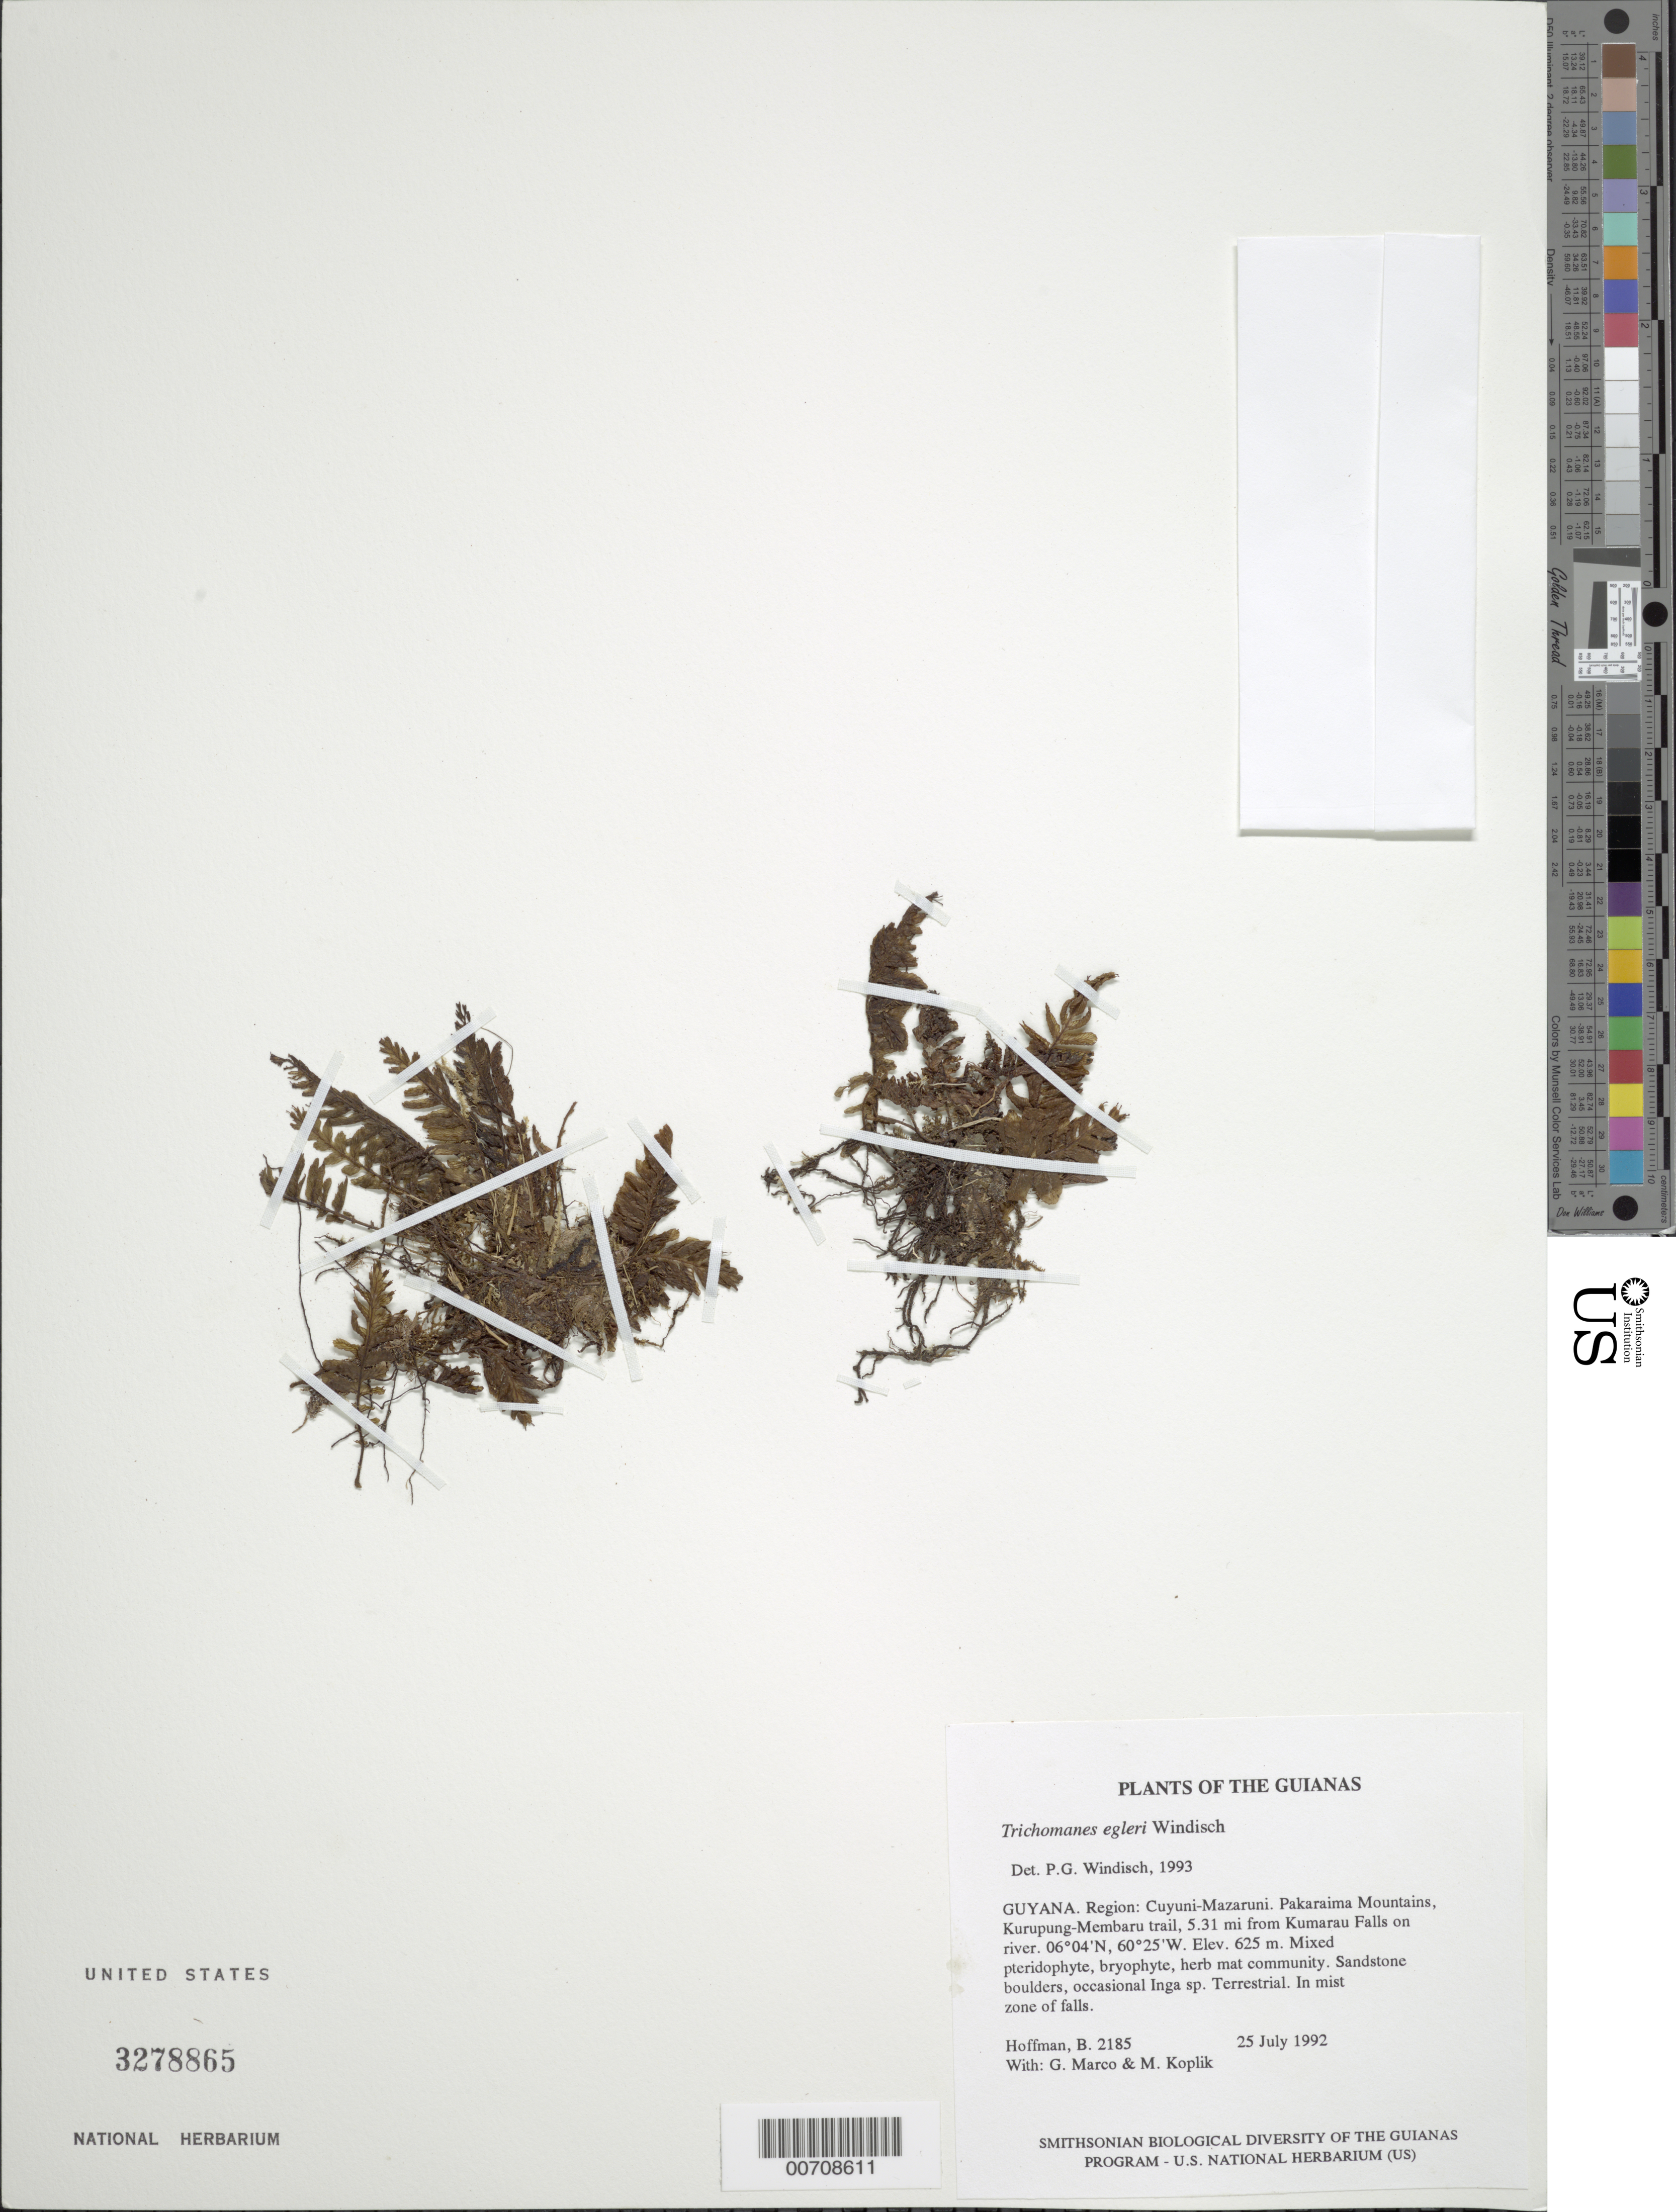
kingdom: Plantae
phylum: Tracheophyta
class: Polypodiopsida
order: Hymenophyllales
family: Hymenophyllaceae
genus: Trichomanes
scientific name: Trichomanes egleri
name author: P.G. Windisch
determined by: Windisch, Paulo Guenter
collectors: B. Hoffman, G. Marco & M. Koplik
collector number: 2185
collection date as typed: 25 July 1992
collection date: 1992-07-25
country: Guyana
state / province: Cuyuni-Mazaruni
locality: Pakaraima Mountains, Kurupung-Membaru trail, 2.75 km WSW from Kumarau Falls on Kurupung River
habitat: Mixed pteridophyte, bryophyte, herb mat community. Sandstone boulders, occasional Inga sp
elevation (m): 625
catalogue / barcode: US 3278865